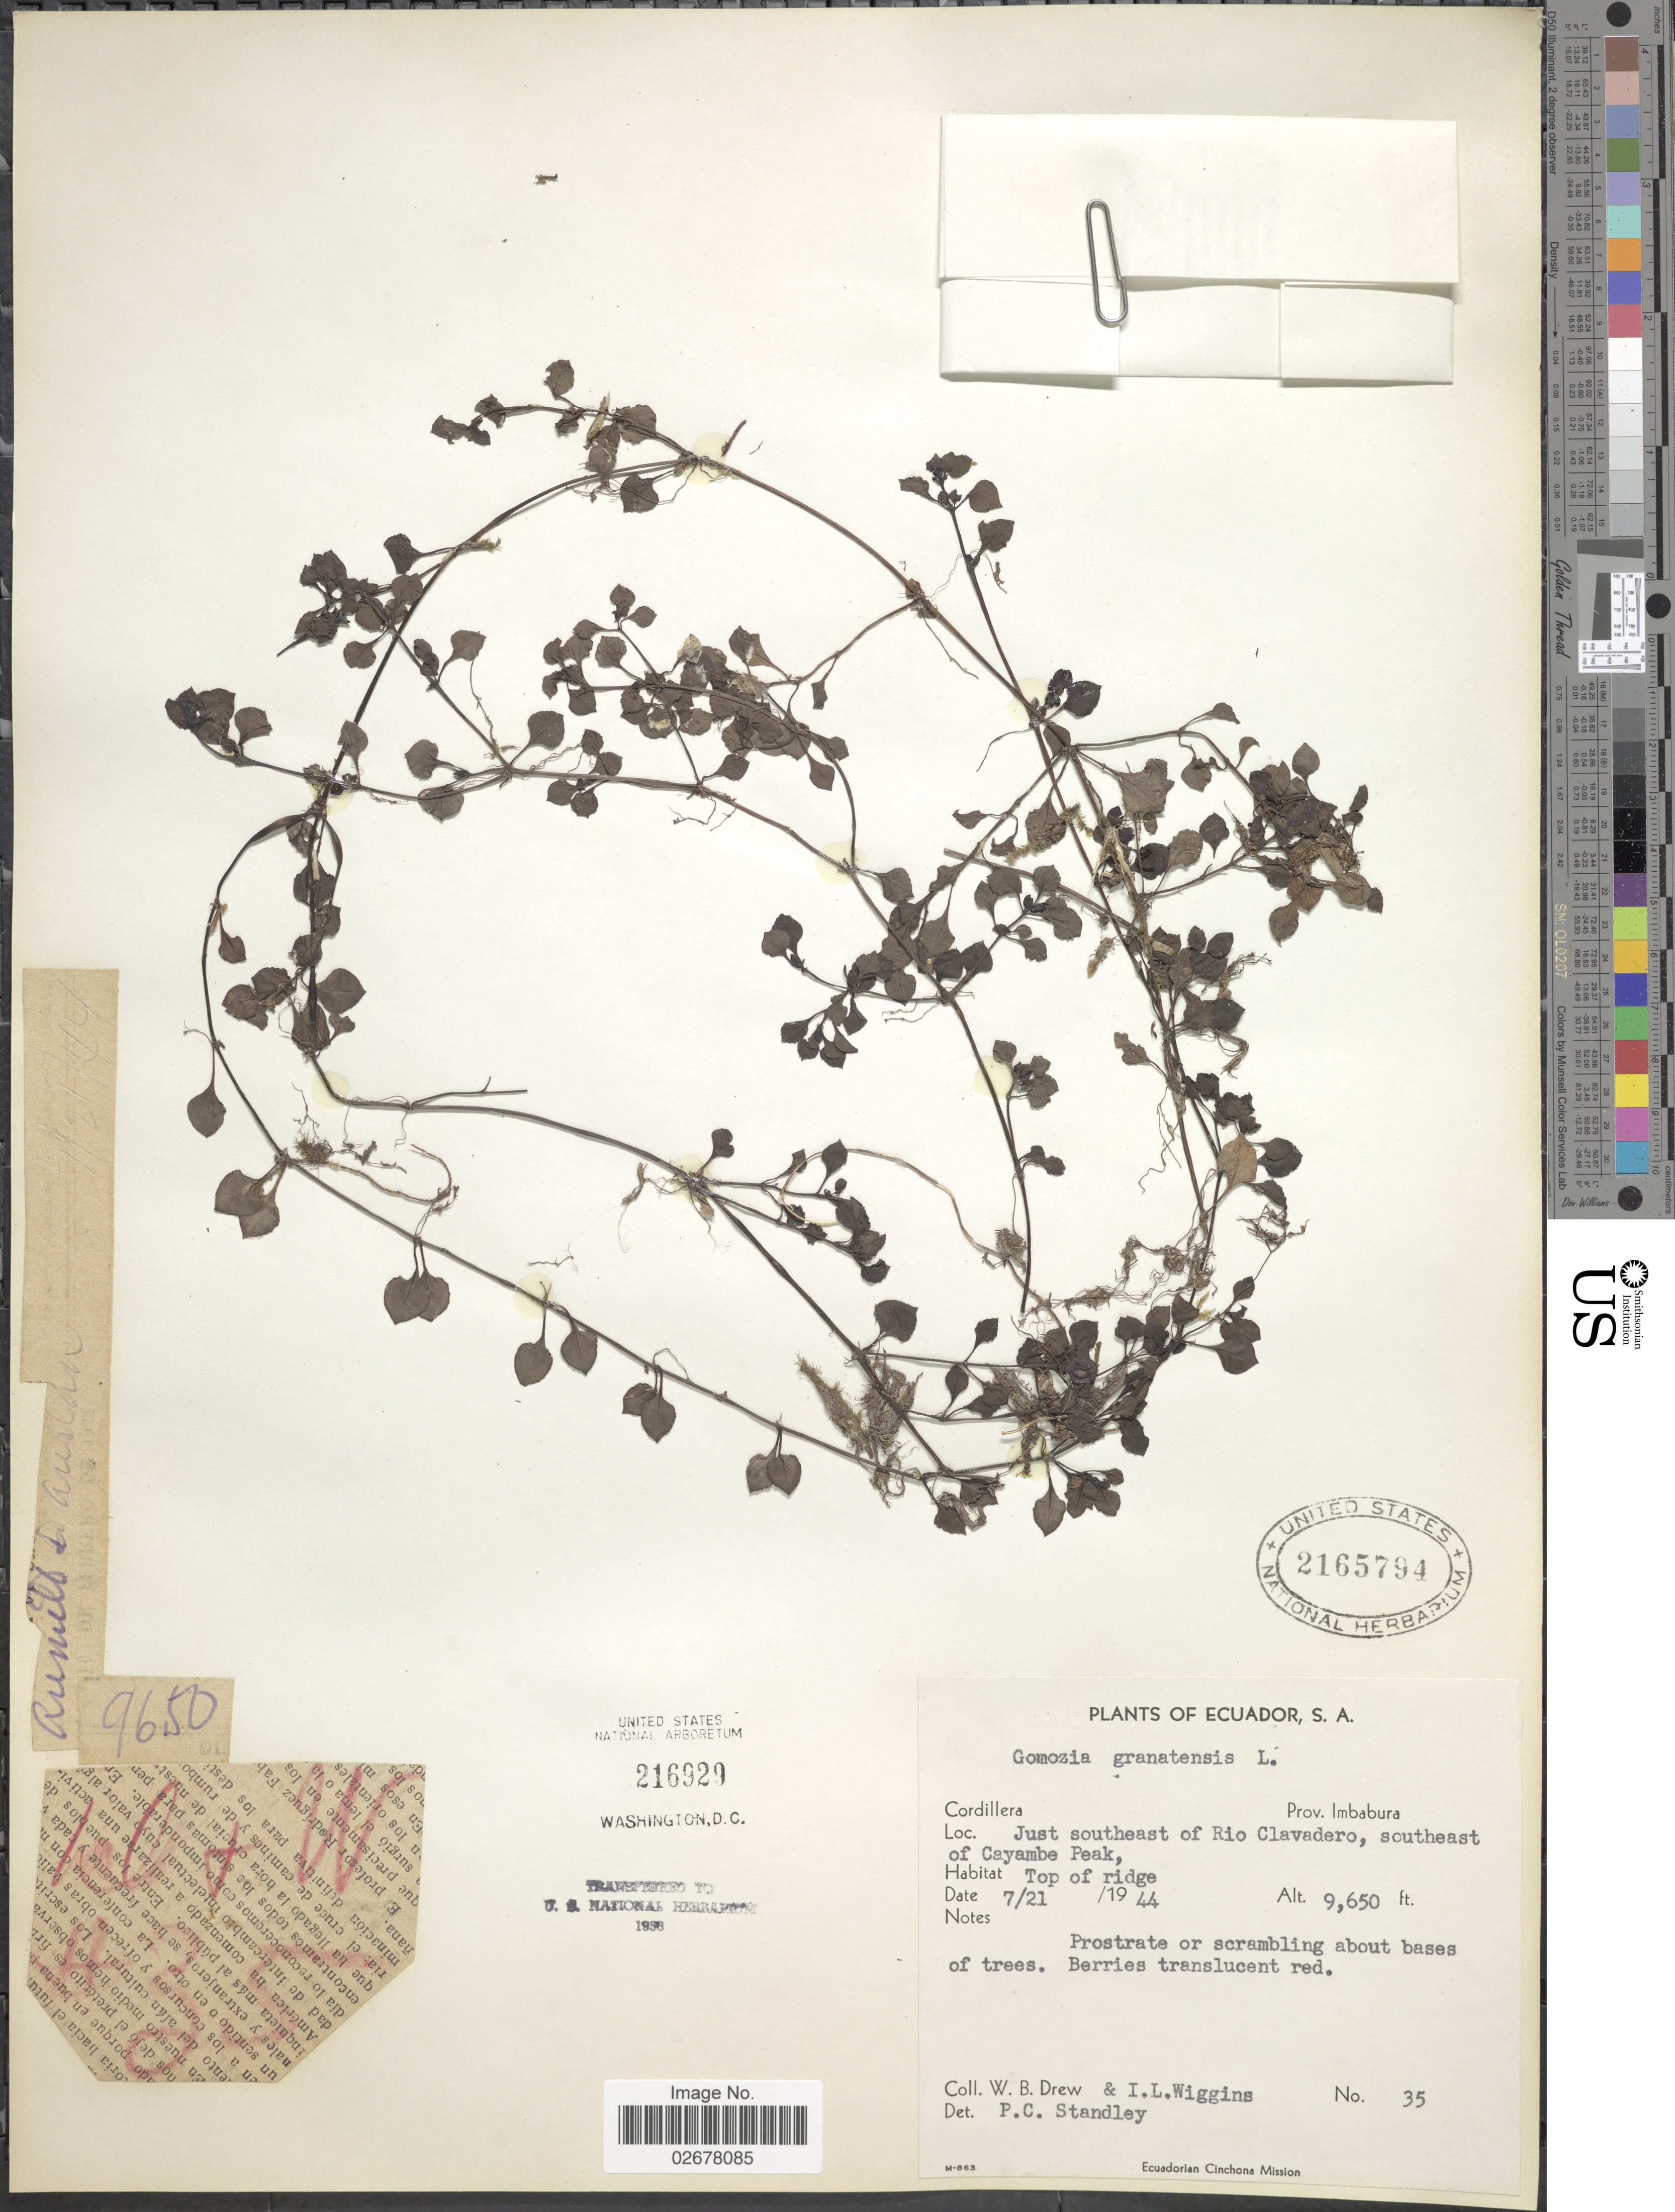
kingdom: Plantae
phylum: Tracheophyta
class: Magnoliopsida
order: Gentianales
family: Rubiaceae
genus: Nertera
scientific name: Nertera depressa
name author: Banks & Sol. ex Gaertn.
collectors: W. B. Drew & I. L. Wiggins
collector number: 35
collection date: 1944-07-21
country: Ecuador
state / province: Imbabura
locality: Cordillera, Just southeast of Rio Clavadero, southeast of Cayambe Peak, Top of ridge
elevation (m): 2941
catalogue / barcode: US 2165794